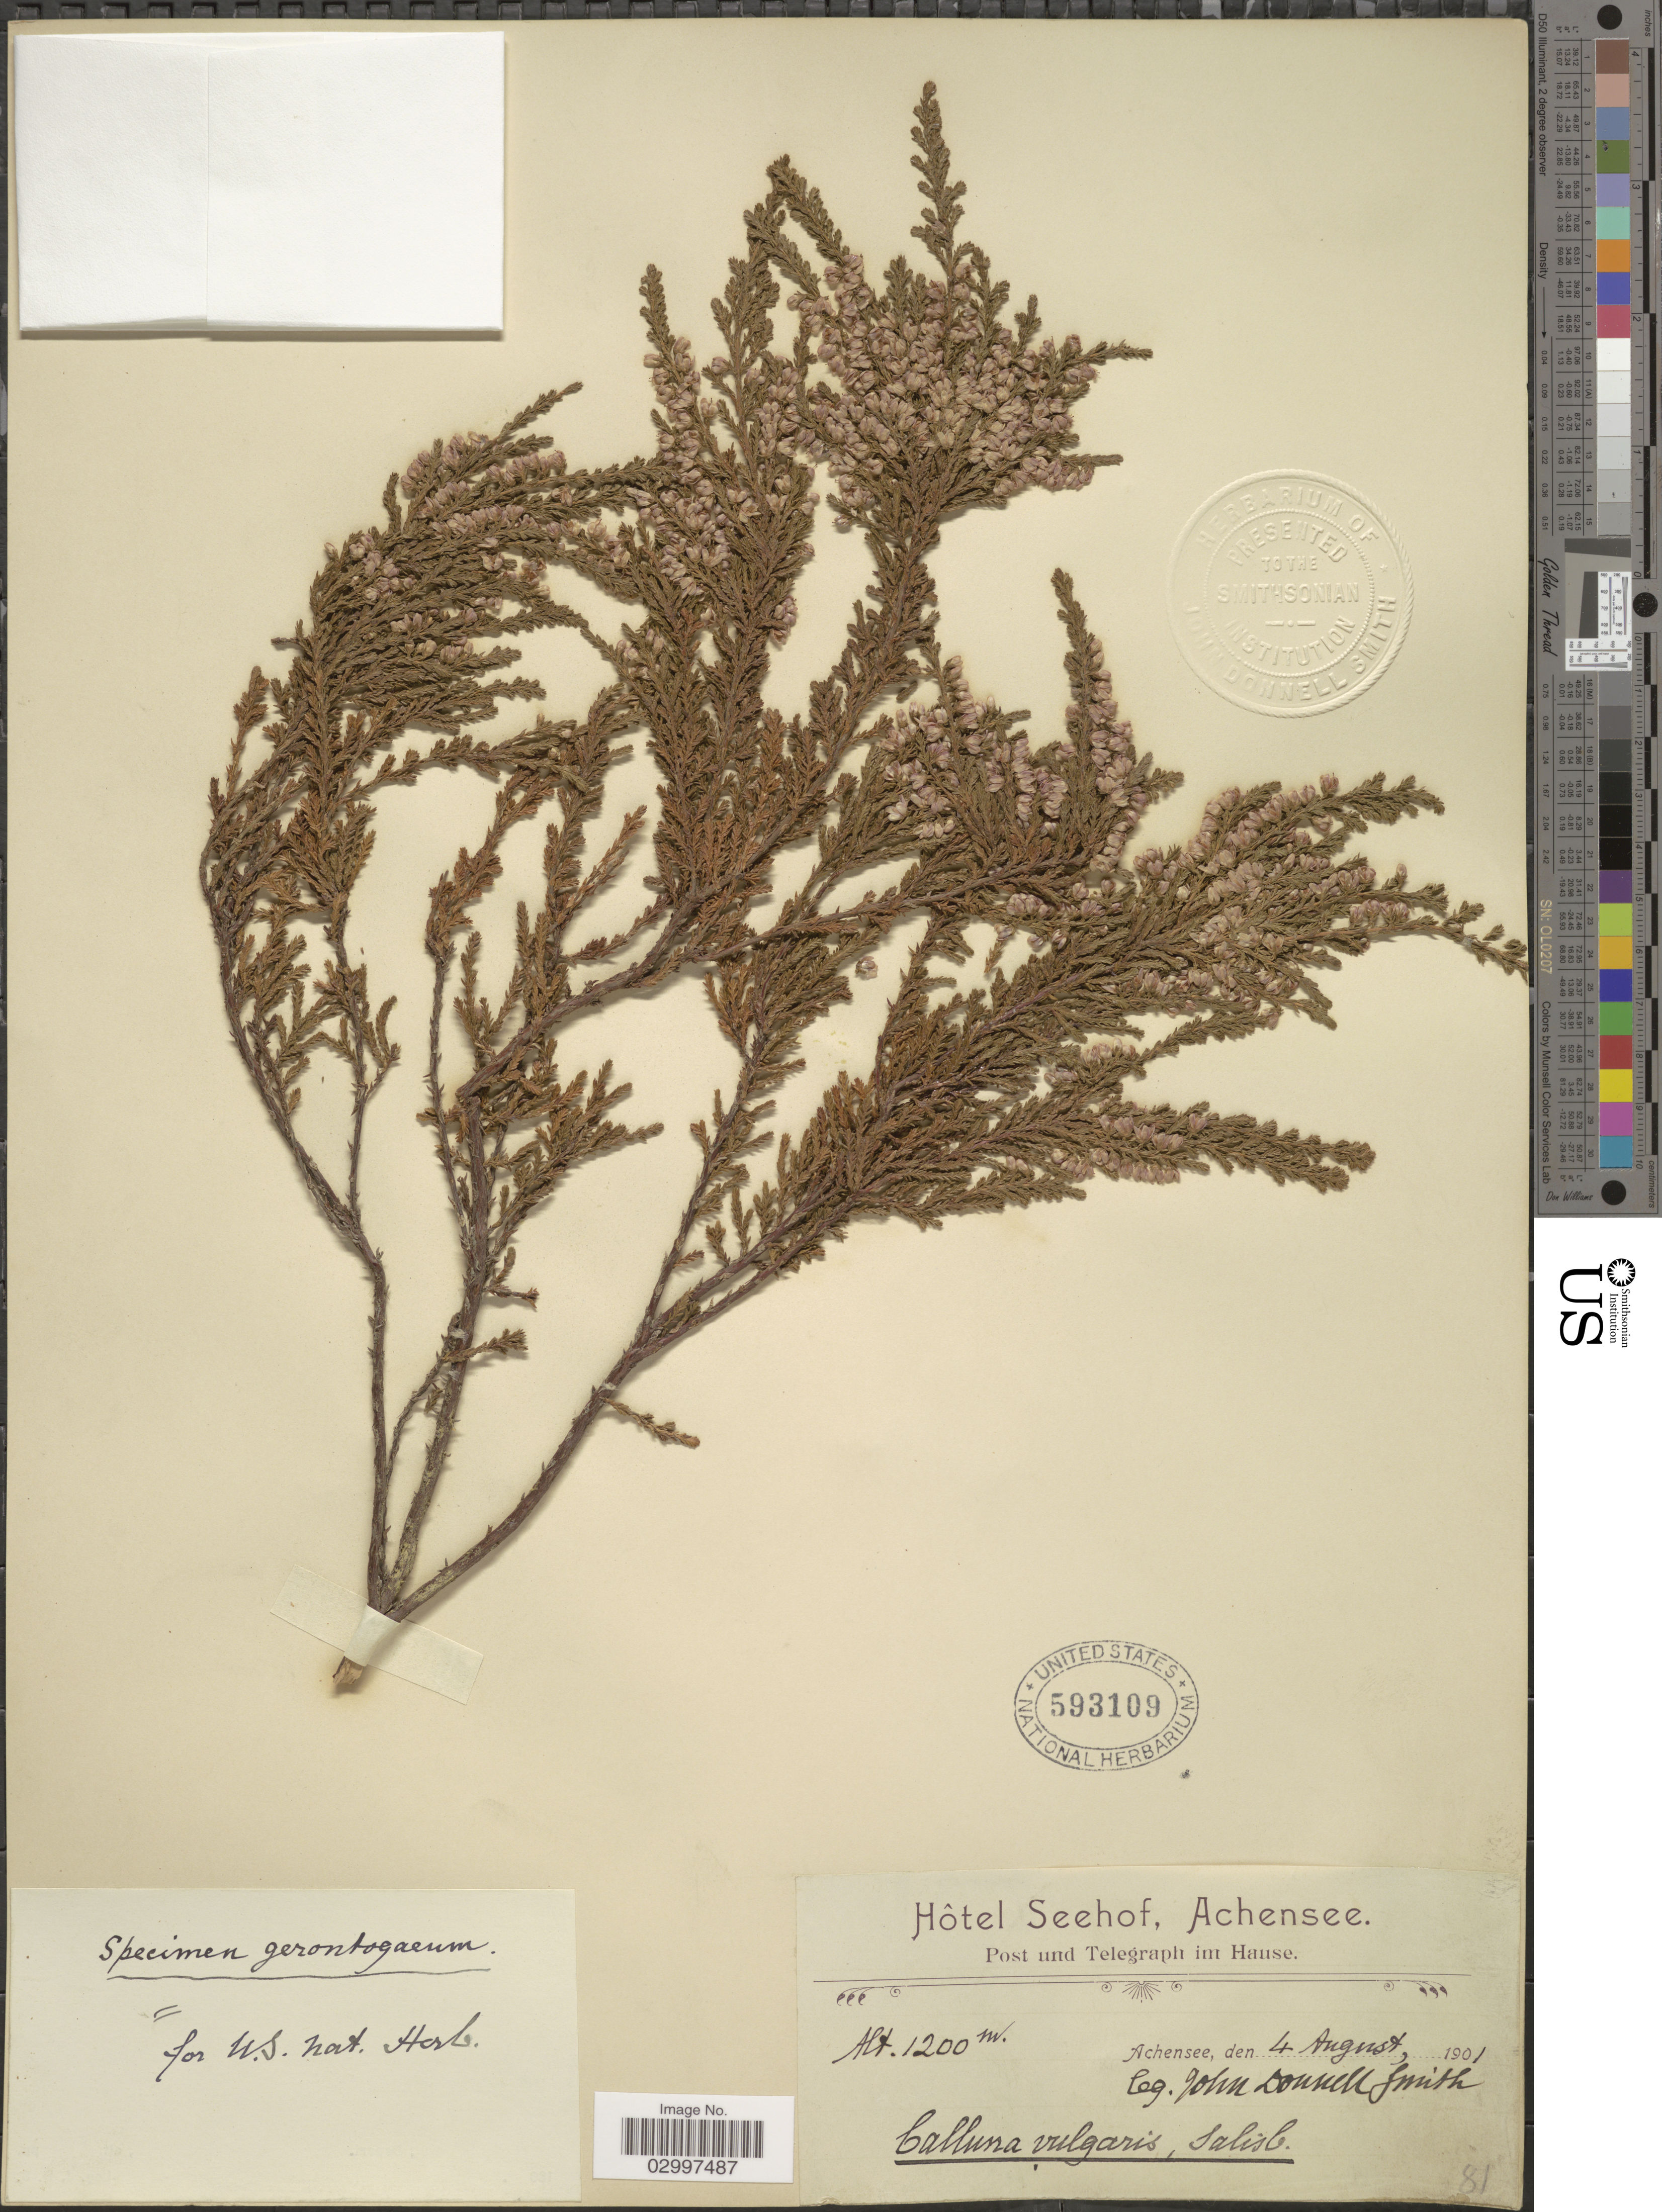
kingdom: Plantae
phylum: Tracheophyta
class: Magnoliopsida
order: Ericales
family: Ericaceae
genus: Calluna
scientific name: Calluna vulgaris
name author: (L.) Hull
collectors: J. Donnell Smith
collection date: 1901-08-04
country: Austria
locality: Hôtel Seehof, Achensee. Im Hause [unsure placement]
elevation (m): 1200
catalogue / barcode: US 593109